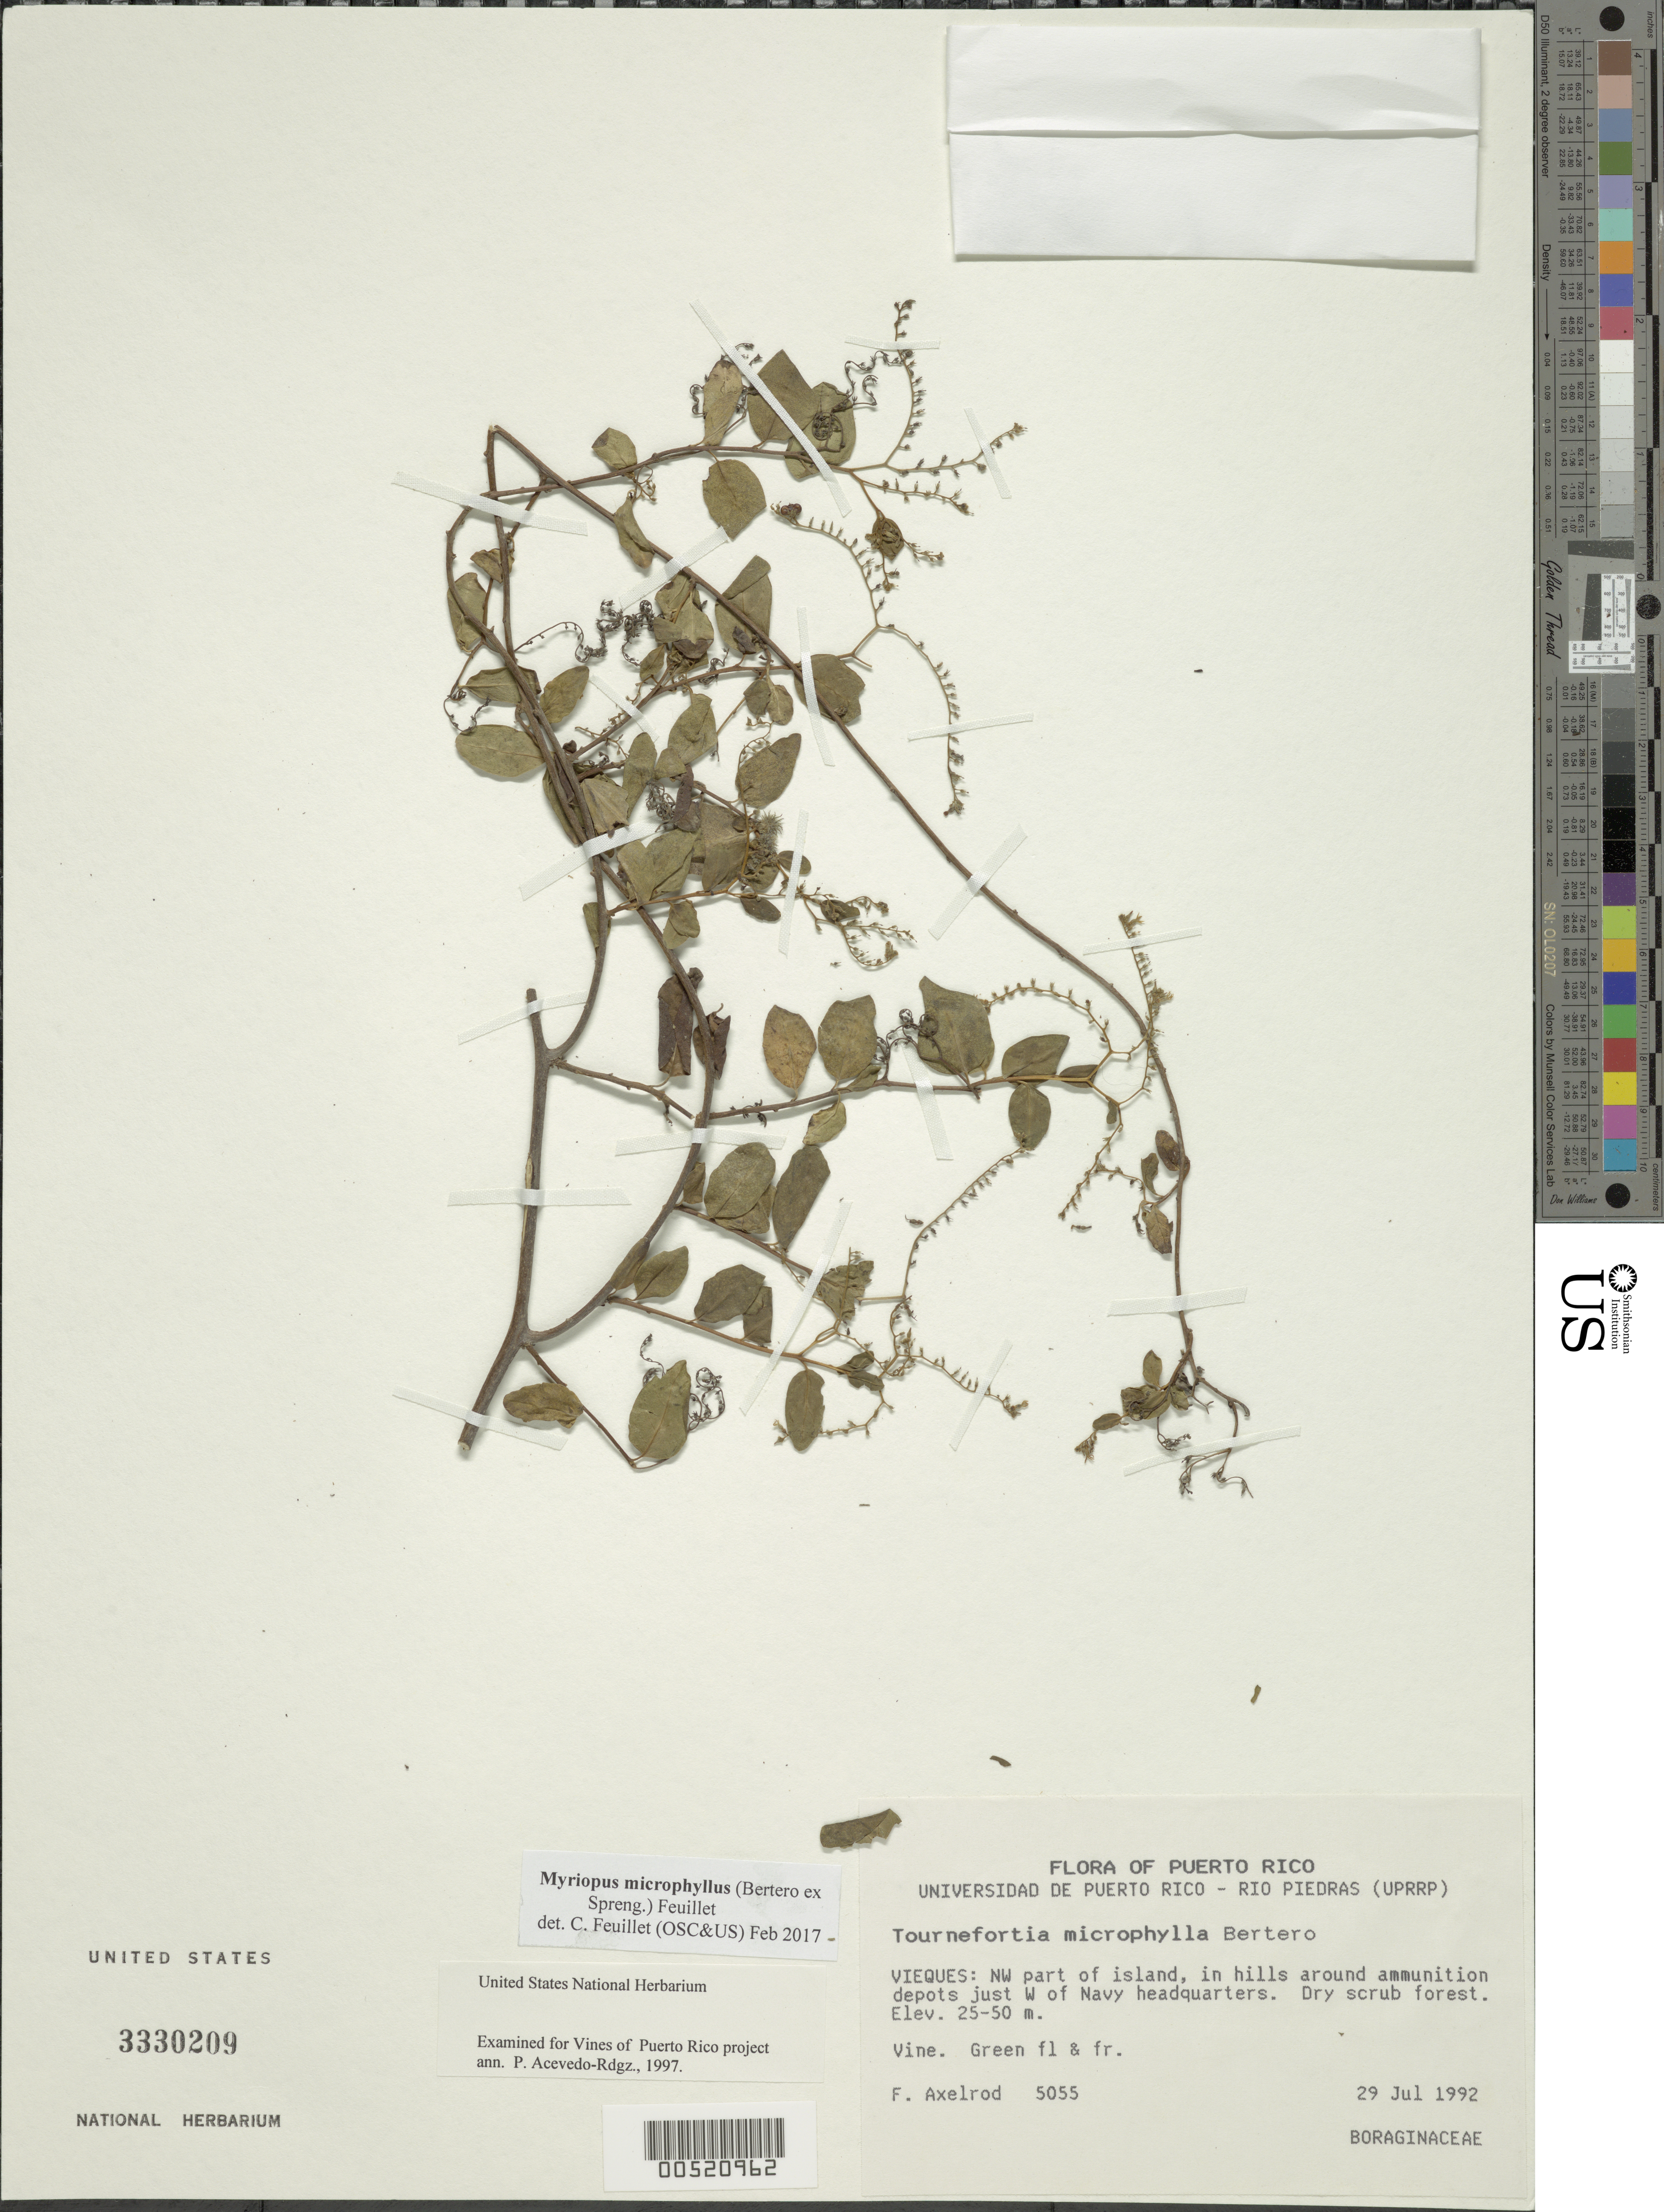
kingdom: Plantae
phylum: Tracheophyta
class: Magnoliopsida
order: Boraginales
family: Heliotropiaceae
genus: Myriopus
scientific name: Myriopus microphyllus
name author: (Bertero ex Spreng.) Feuillet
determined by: Feuillet, C.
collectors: F. S. Axelrod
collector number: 5055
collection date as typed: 29 Jul 1992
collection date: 1992-07-29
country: Puerto Rico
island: Greater Antilles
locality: Vieques Island; NW part of Island, in hills around ammunition depots just W of Navy headquarters.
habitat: Dry scrub forest.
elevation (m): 25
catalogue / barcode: US 3330209